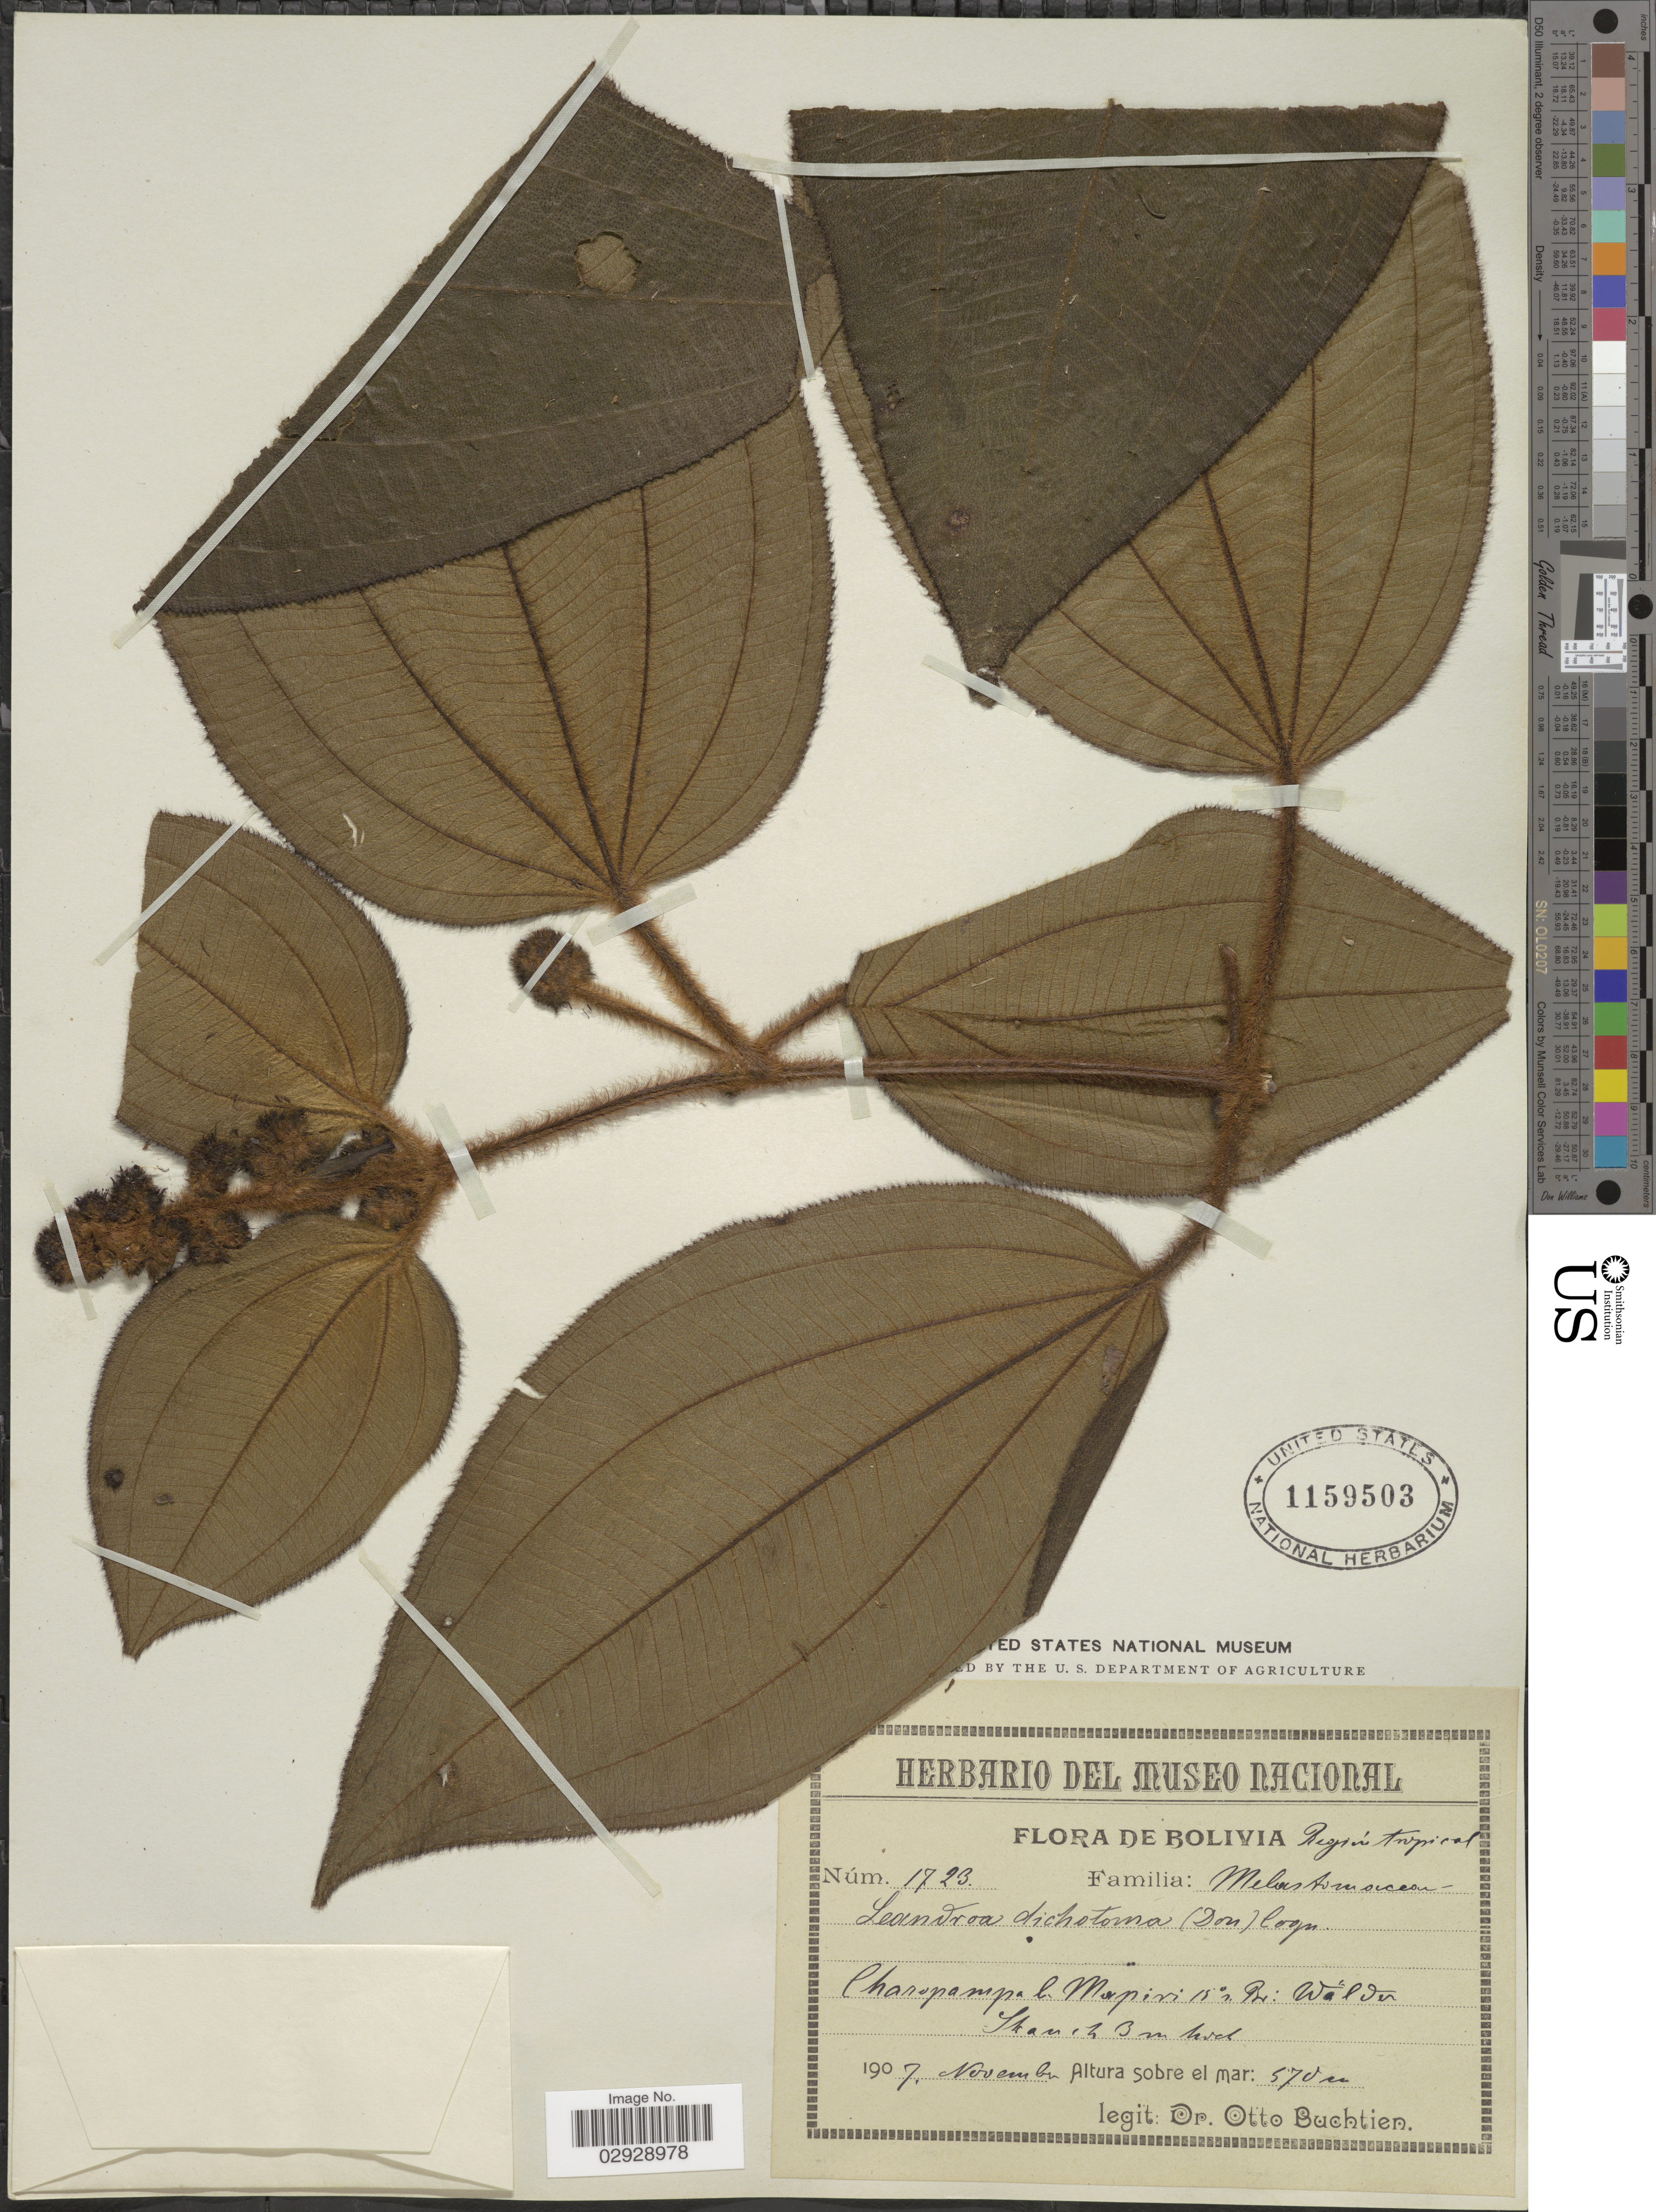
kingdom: Plantae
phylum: Tracheophyta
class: Magnoliopsida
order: Myrtales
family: Melastomataceae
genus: Leandra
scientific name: Leandra dichotoma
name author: (D. Don) Cogn.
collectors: O. Buchtien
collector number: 1723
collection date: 1907-11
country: Bolivia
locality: Charapampa b. Mapiri 15° r. Br.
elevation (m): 570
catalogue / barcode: US 1159503